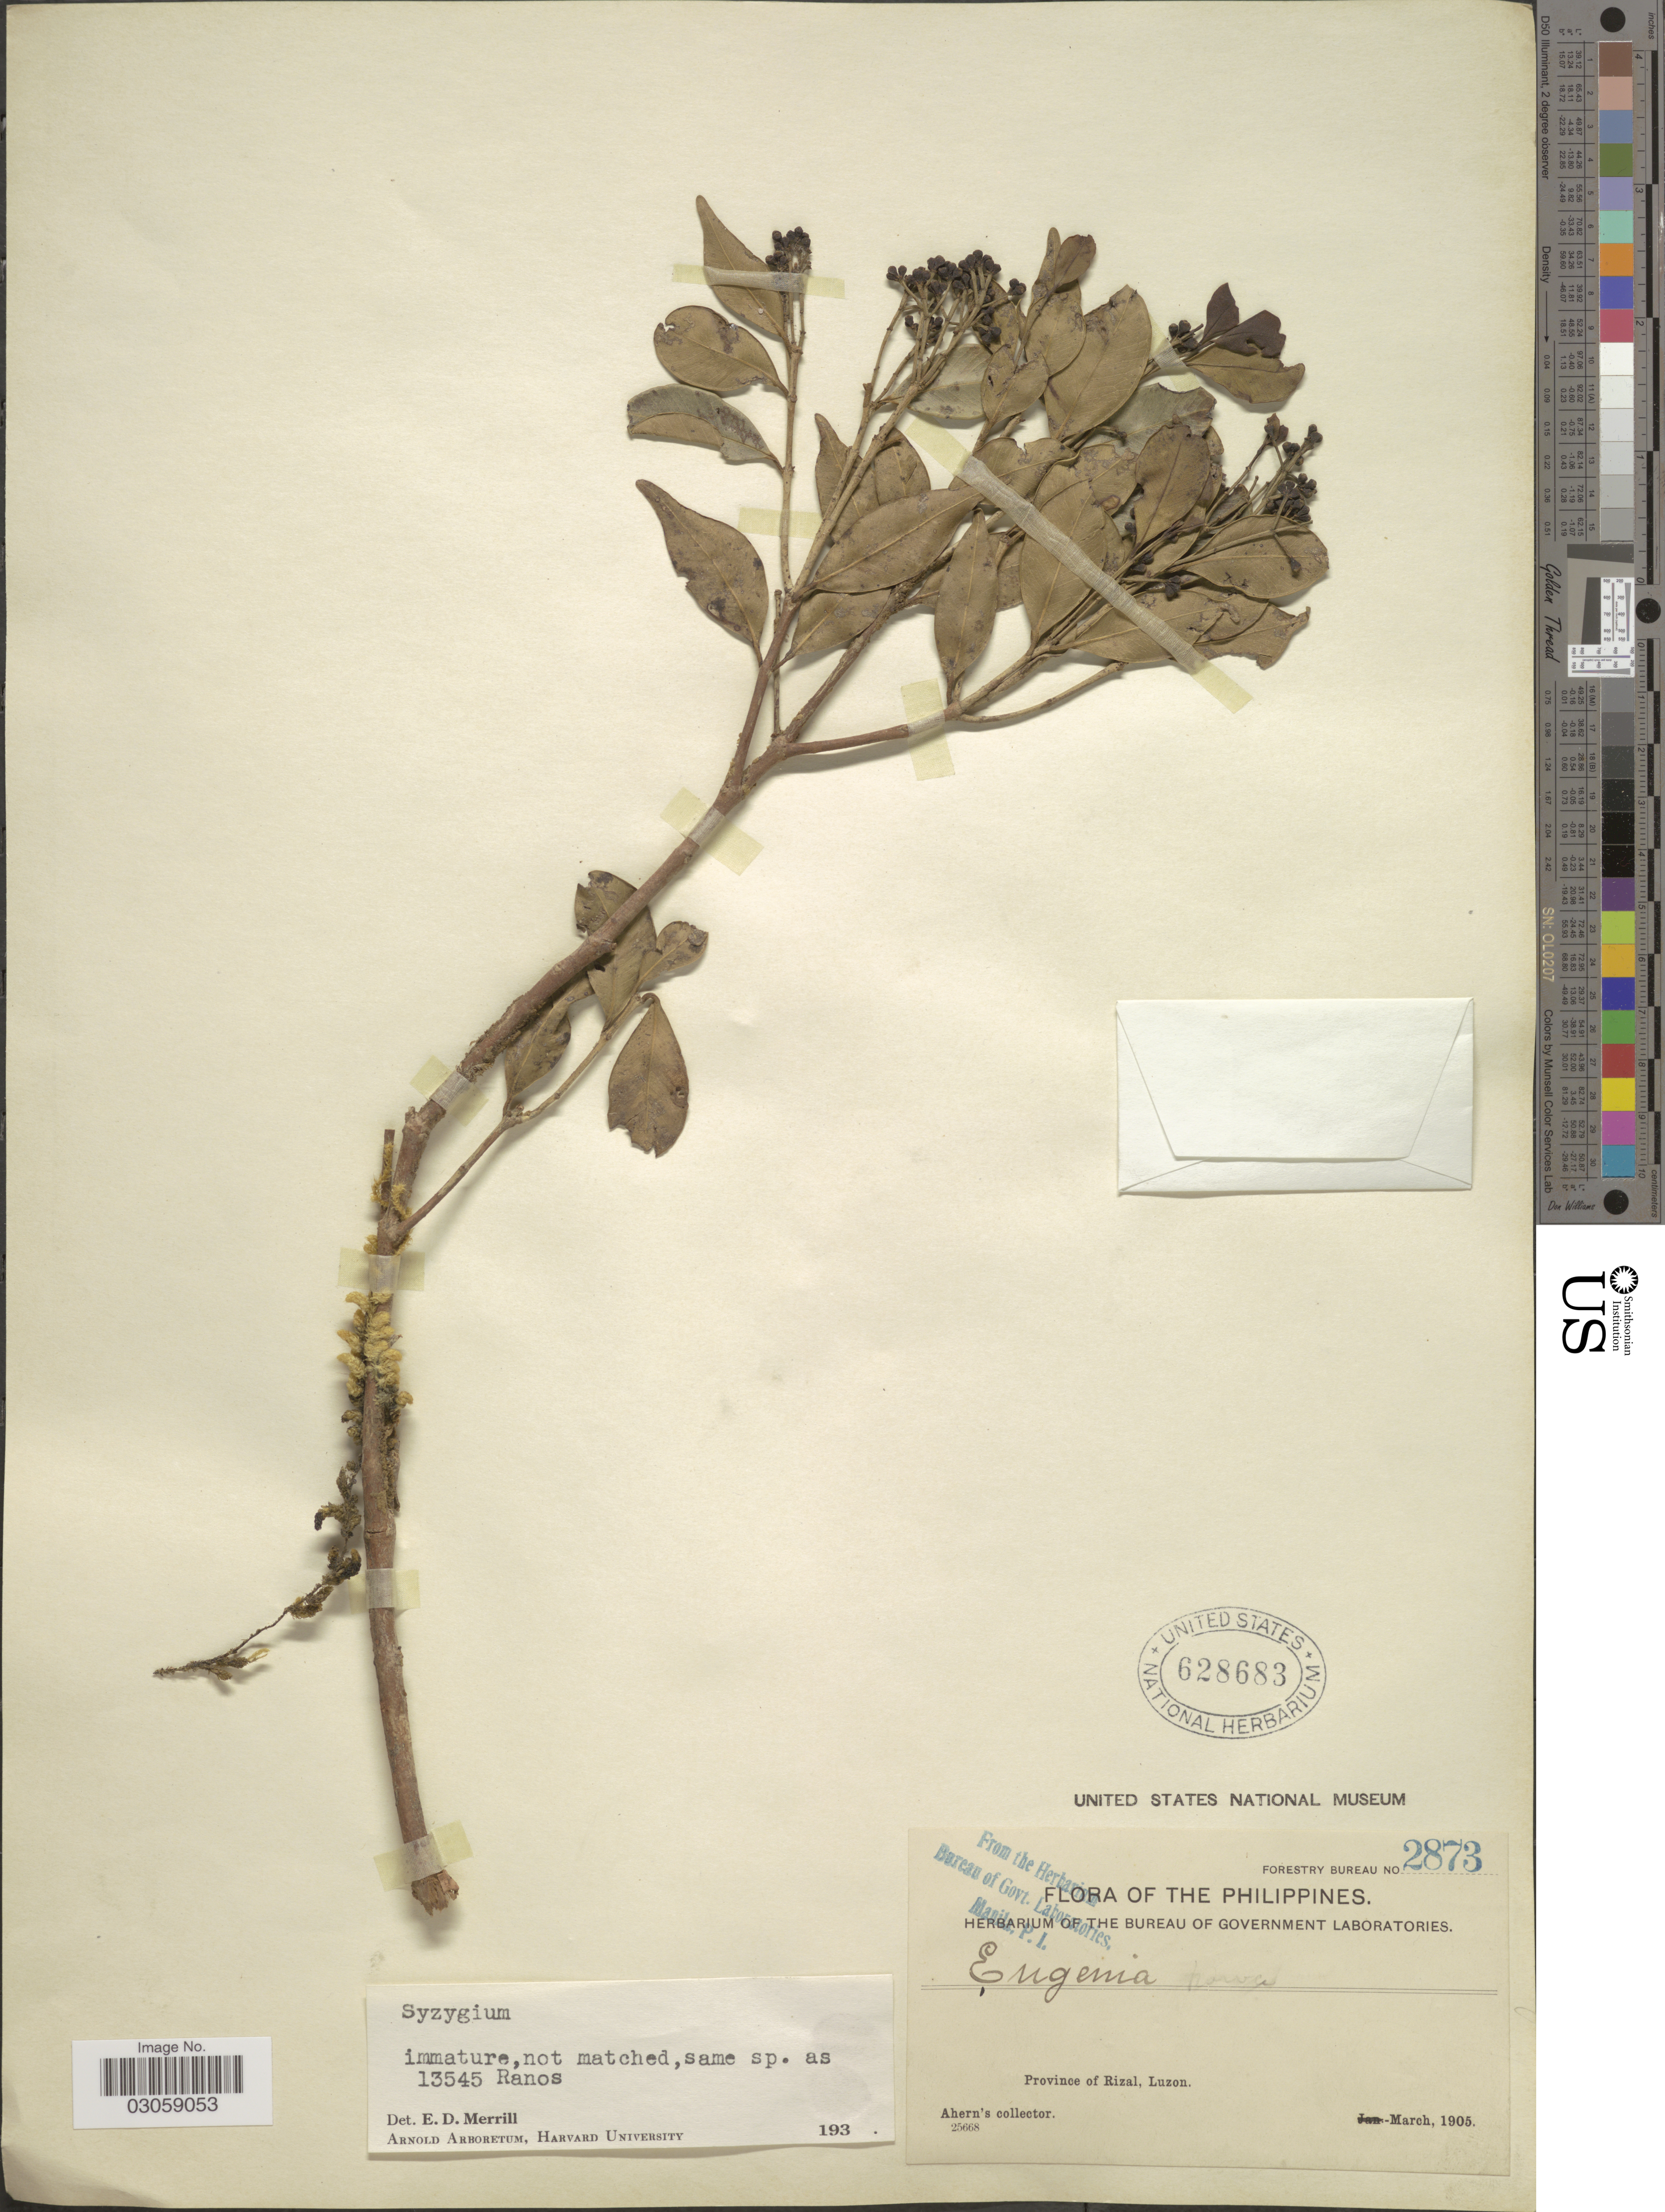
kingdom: Plantae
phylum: Tracheophyta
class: Magnoliopsida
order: Myrtales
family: Myrtaceae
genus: Syzygium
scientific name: Syzygium sp.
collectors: Ahern's collector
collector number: Forestry Bureau 2873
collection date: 1905-03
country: Philippines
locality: Province of Rizal, Luzon.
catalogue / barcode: US 628683